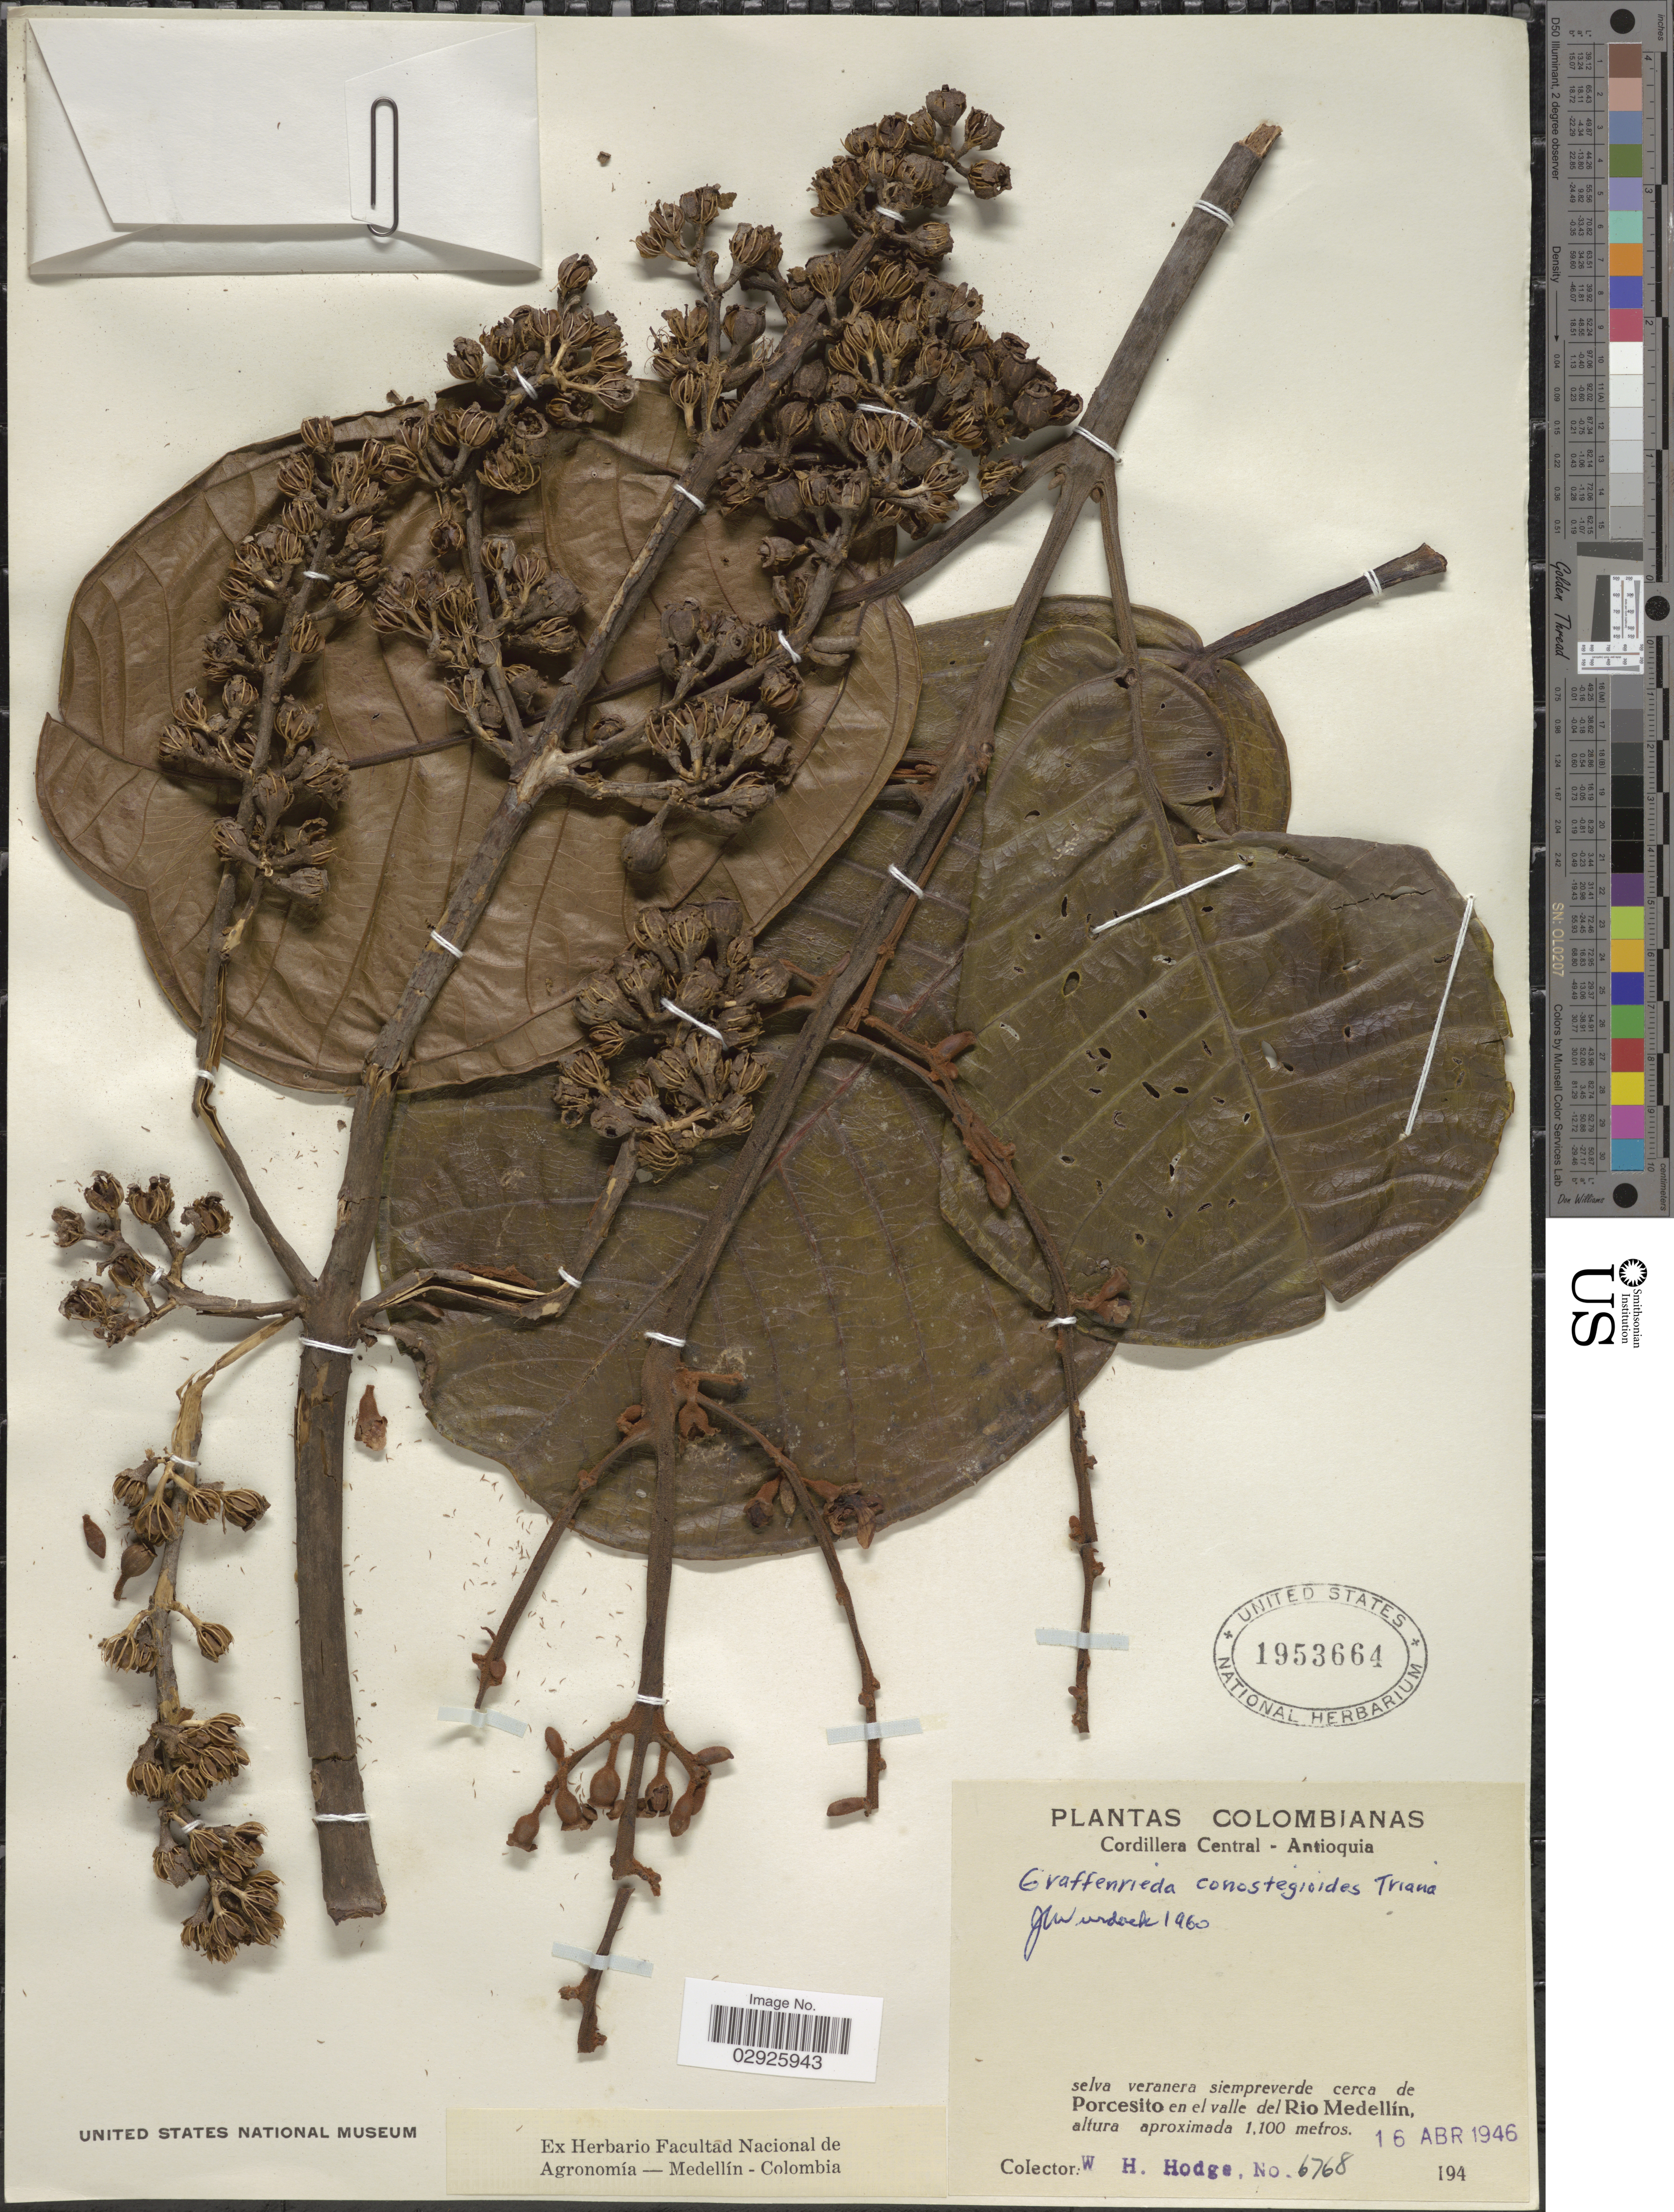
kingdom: Plantae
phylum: Tracheophyta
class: Magnoliopsida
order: Myrtales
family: Melastomataceae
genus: Graffenrieda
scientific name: Graffenrieda grandifolia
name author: Gleason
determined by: Murillo, J. S.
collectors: W. Hodge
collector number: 6768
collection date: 1946-04-16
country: Colombia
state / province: Antioquia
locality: Cordillera Central. Cerca de Porcesito en el valle del Rio Medellín.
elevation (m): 1100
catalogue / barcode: US 1953664